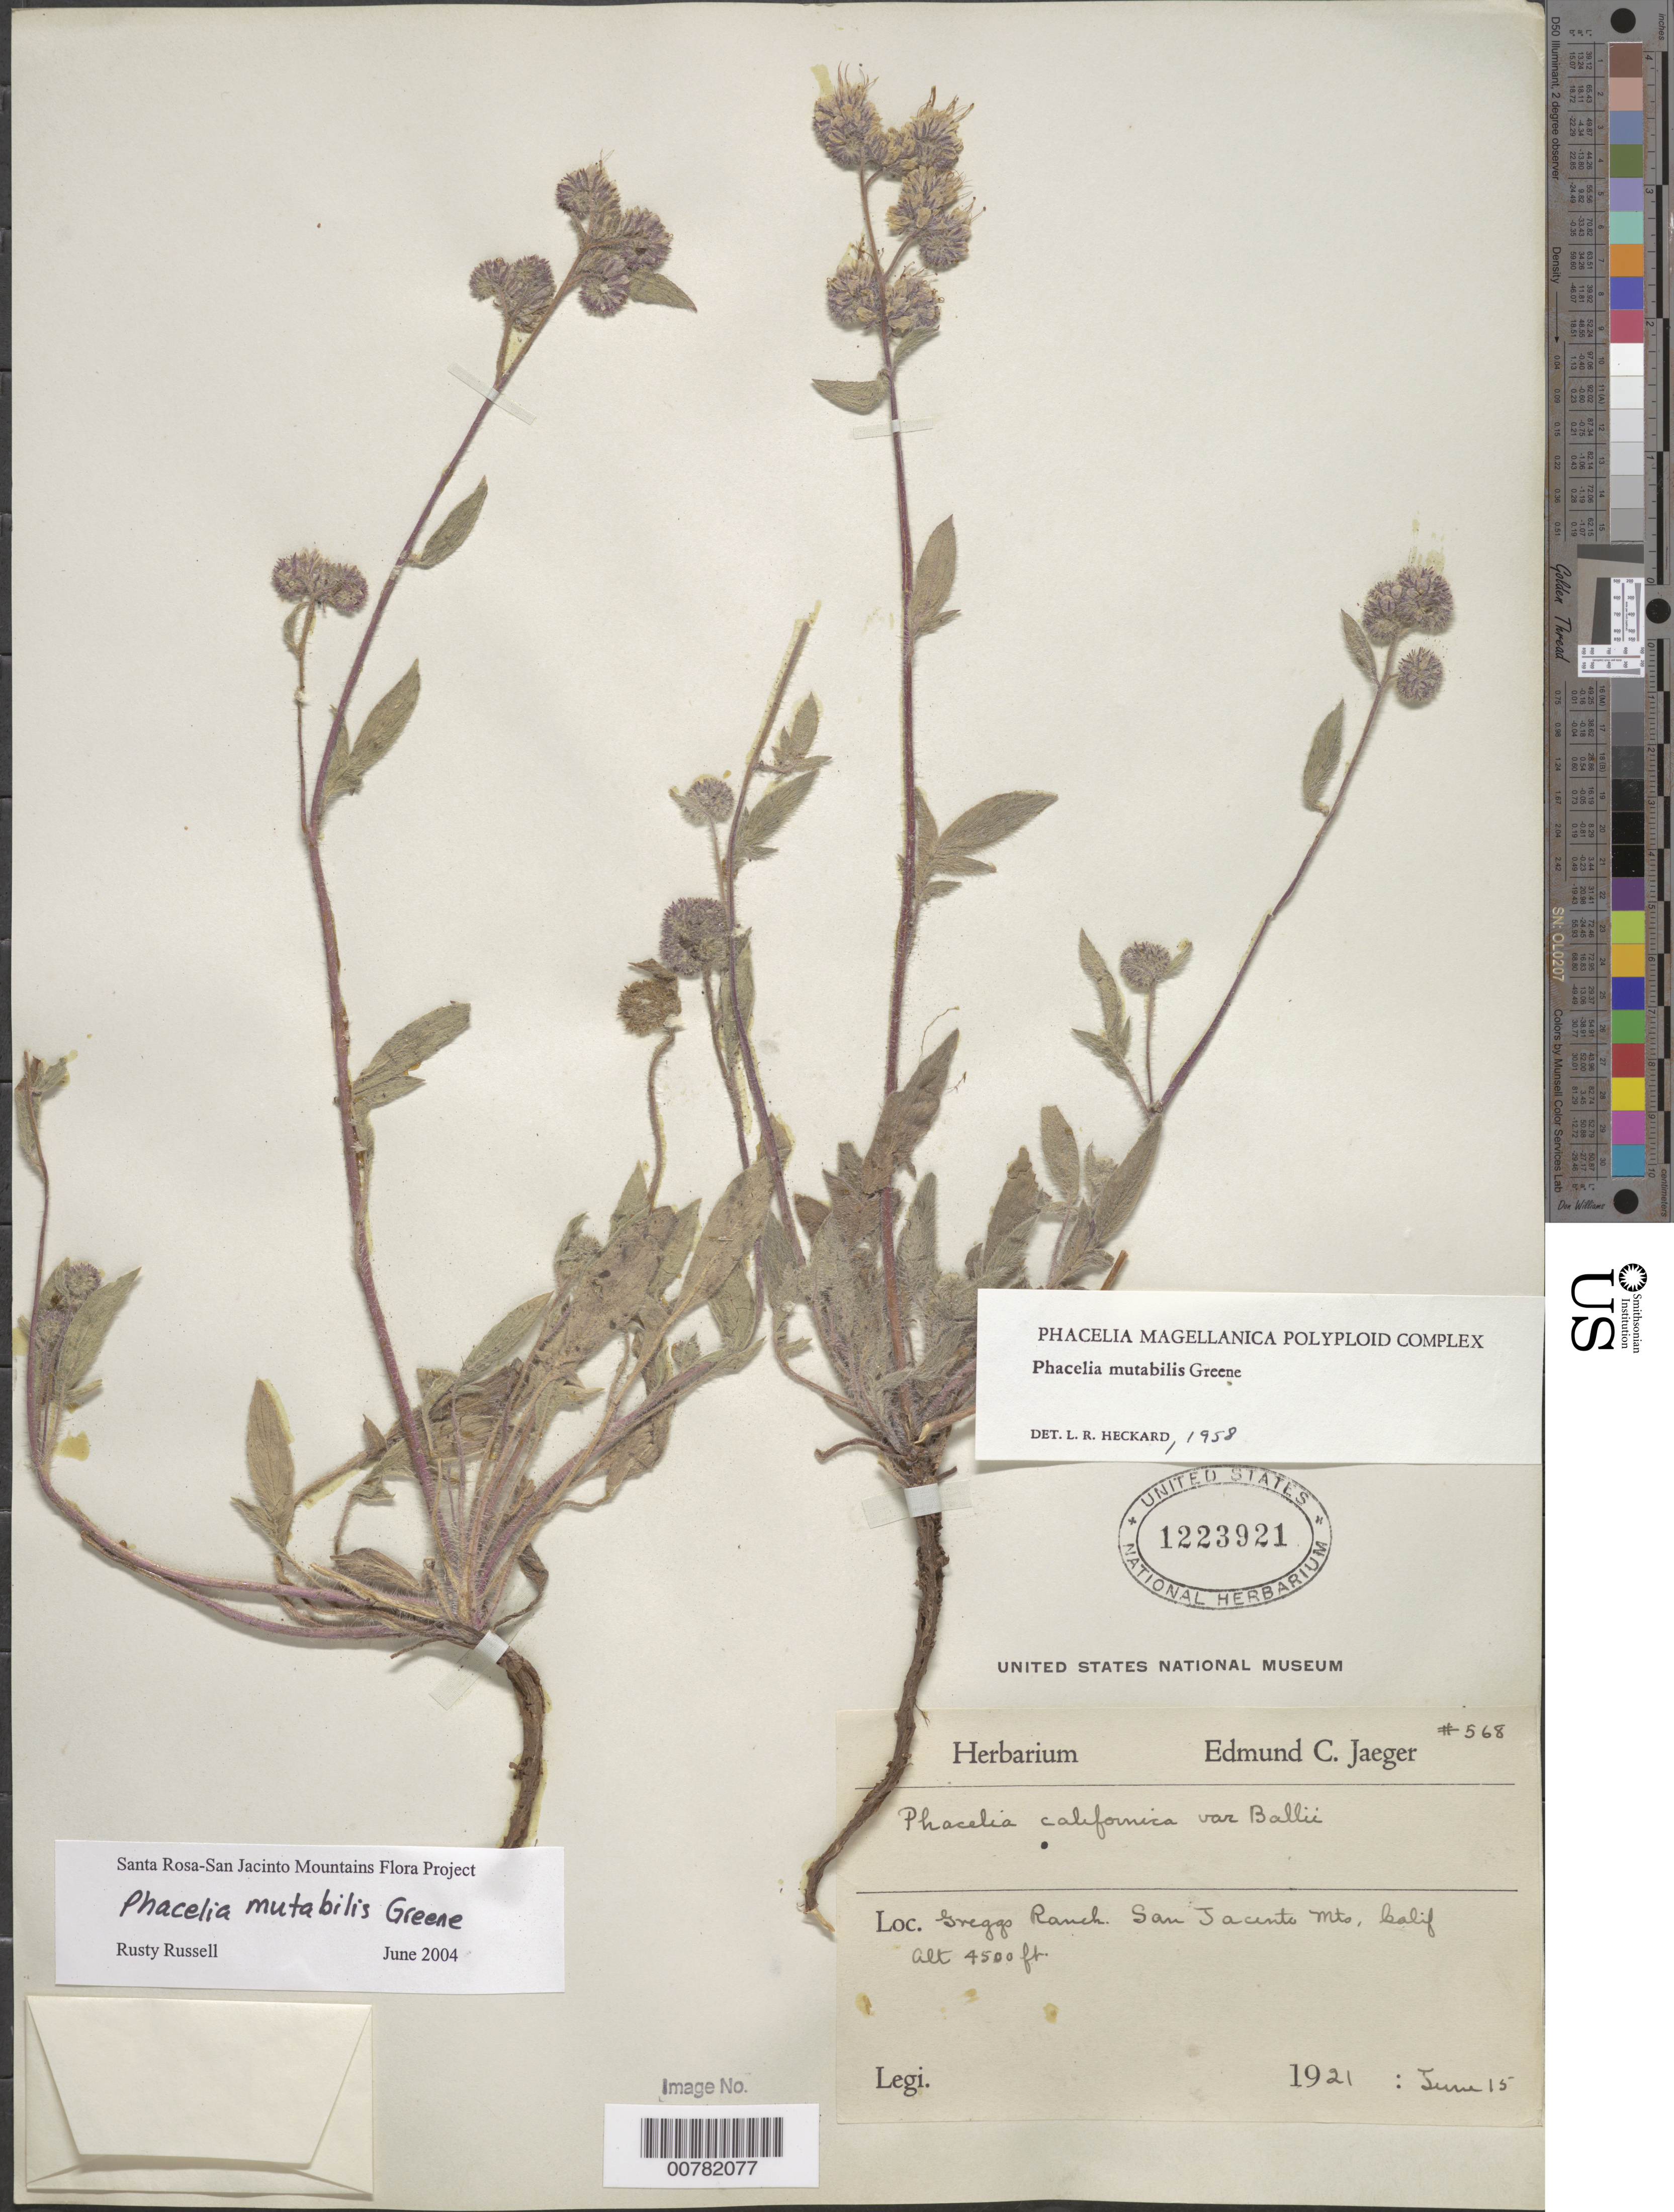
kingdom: Plantae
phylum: Tracheophyta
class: Magnoliopsida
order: Boraginales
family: Hydrophyllaceae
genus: Phacelia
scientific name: Phacelia mutabilis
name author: Greene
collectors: ex herb. E.C. Jaeger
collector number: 568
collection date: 1921-06-15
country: United States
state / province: California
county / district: Riverside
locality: Greggs Ranch. San Jacinto Mts.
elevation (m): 1372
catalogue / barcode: US 1223921